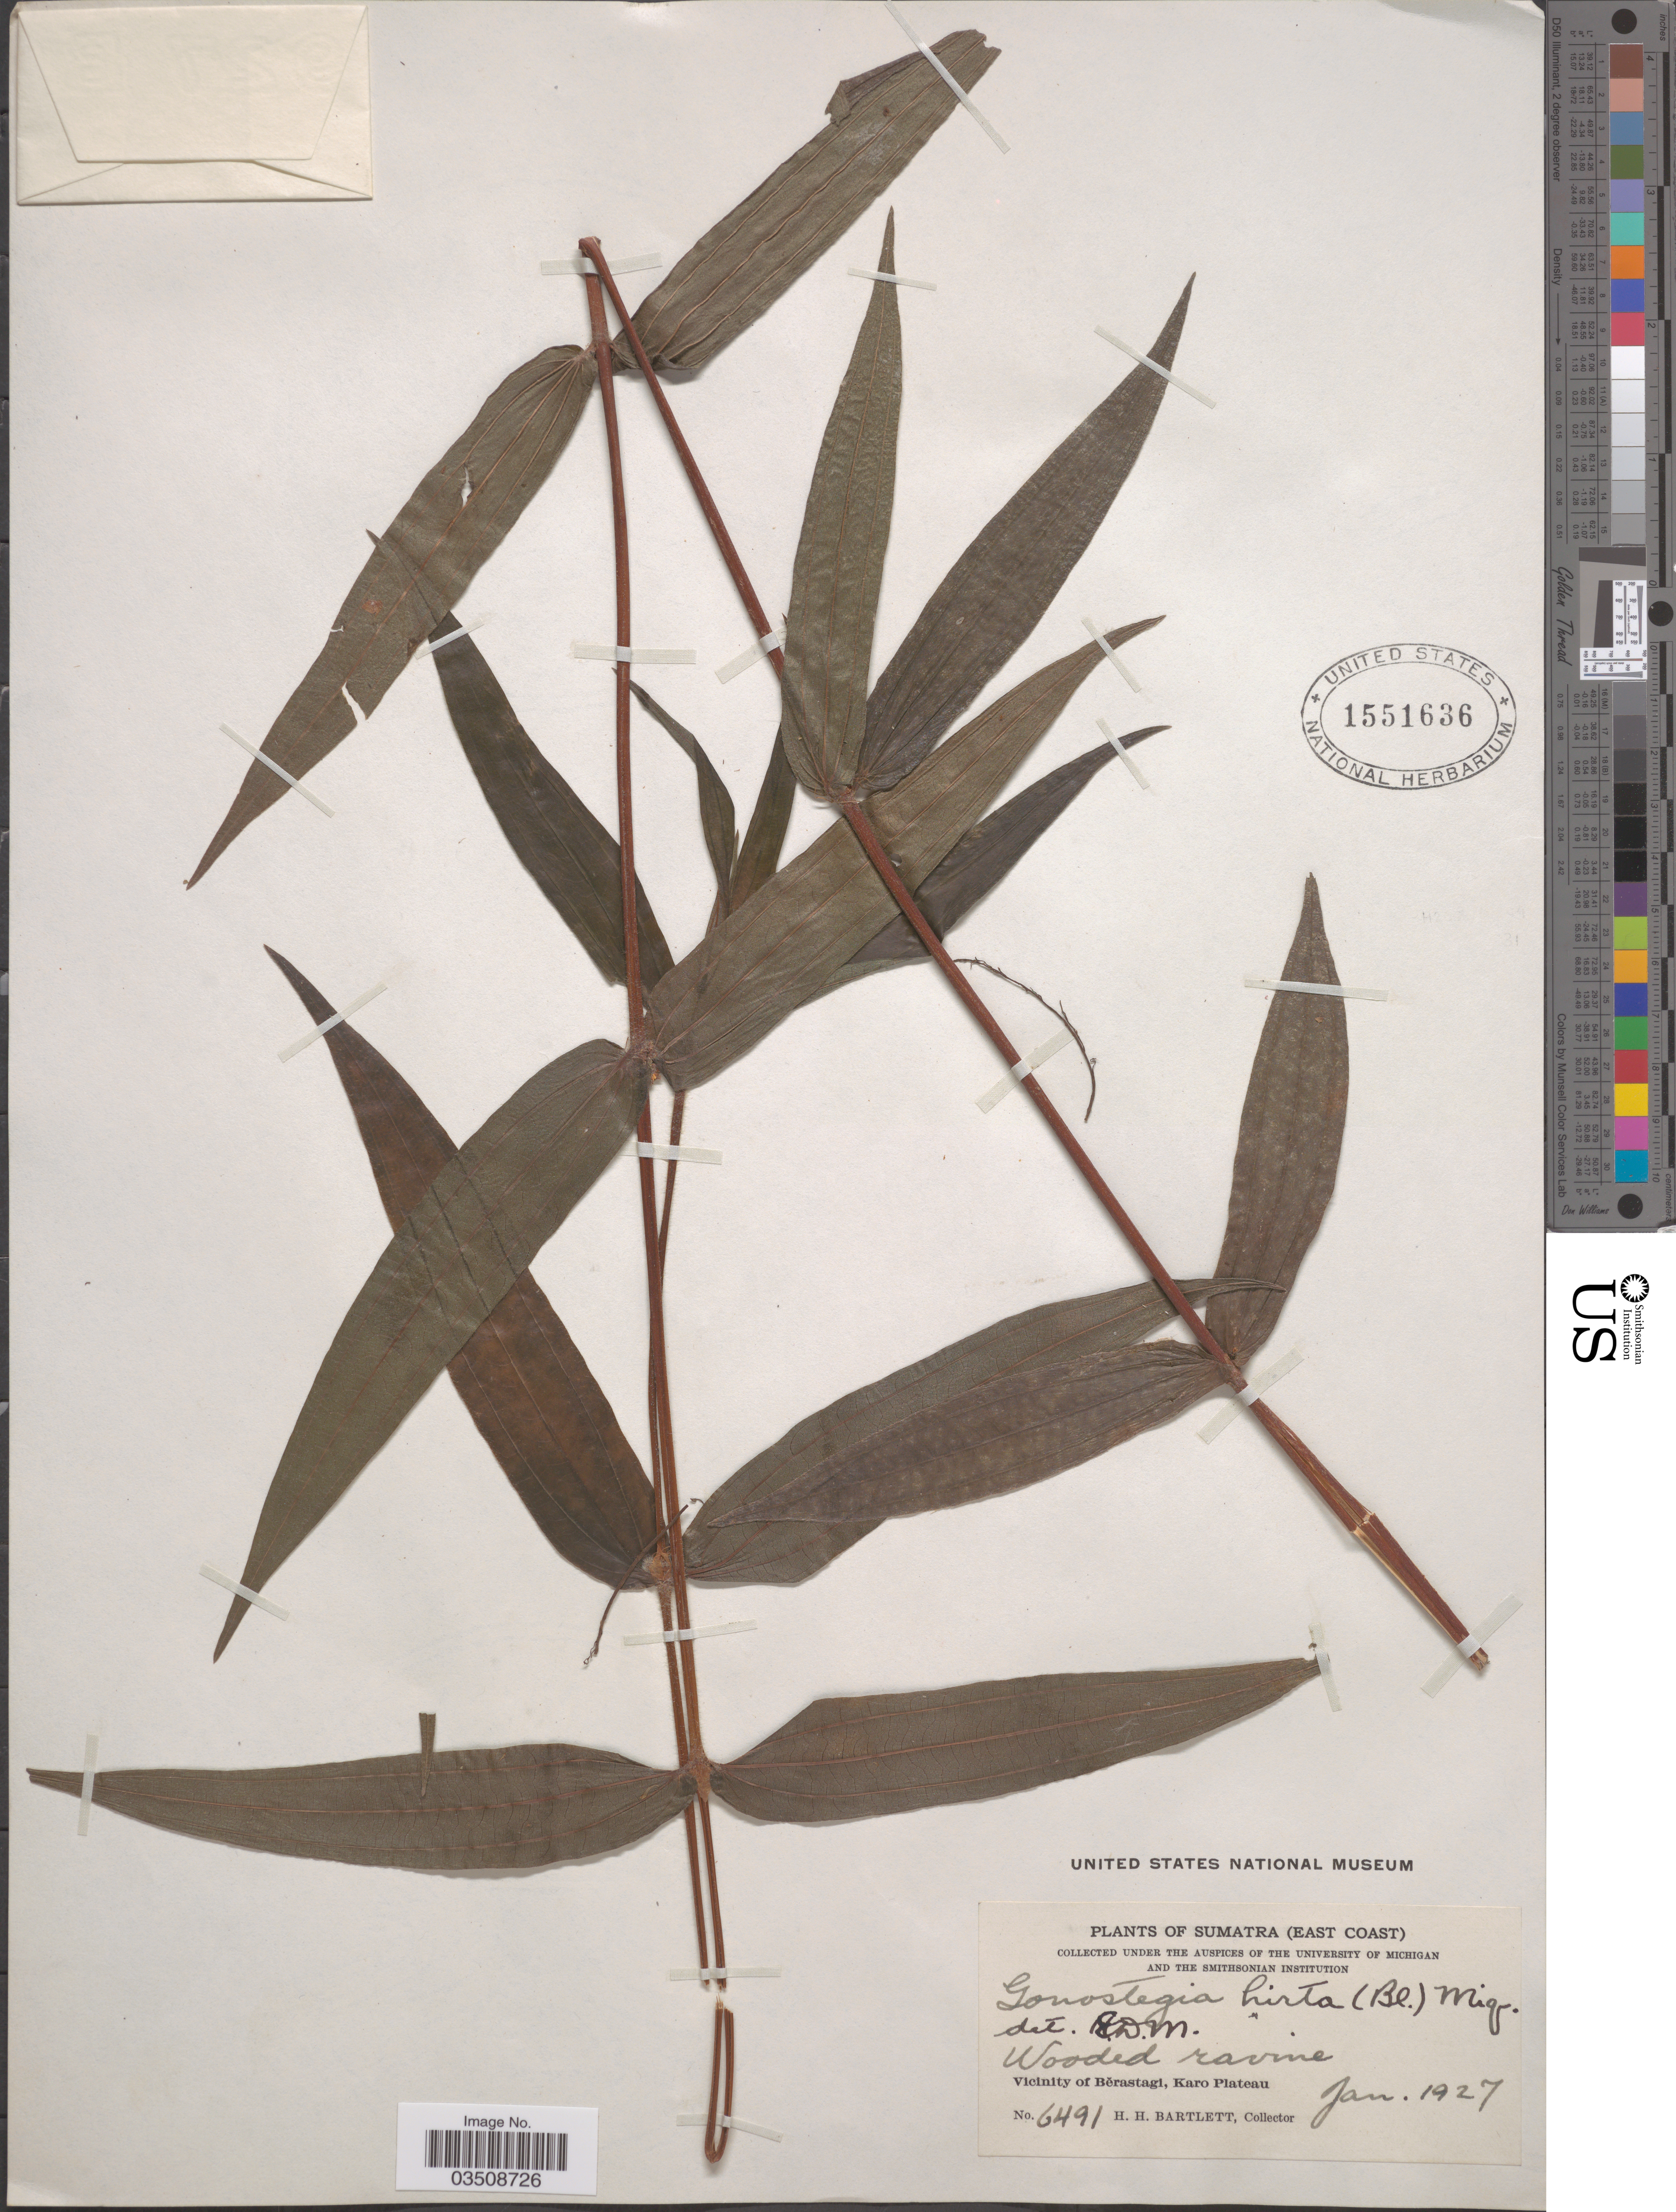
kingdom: Plantae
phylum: Tracheophyta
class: Magnoliopsida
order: Rosales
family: Urticaceae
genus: Gonostegia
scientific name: Gonostegia triandra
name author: (Blume) Miq.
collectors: H. H. Bartlett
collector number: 6491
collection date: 1927-01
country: Indonesia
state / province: Sumatra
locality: Sumatra (East Coast). Vicinity of Běrastagi, Karo Plateau.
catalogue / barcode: US 1551636